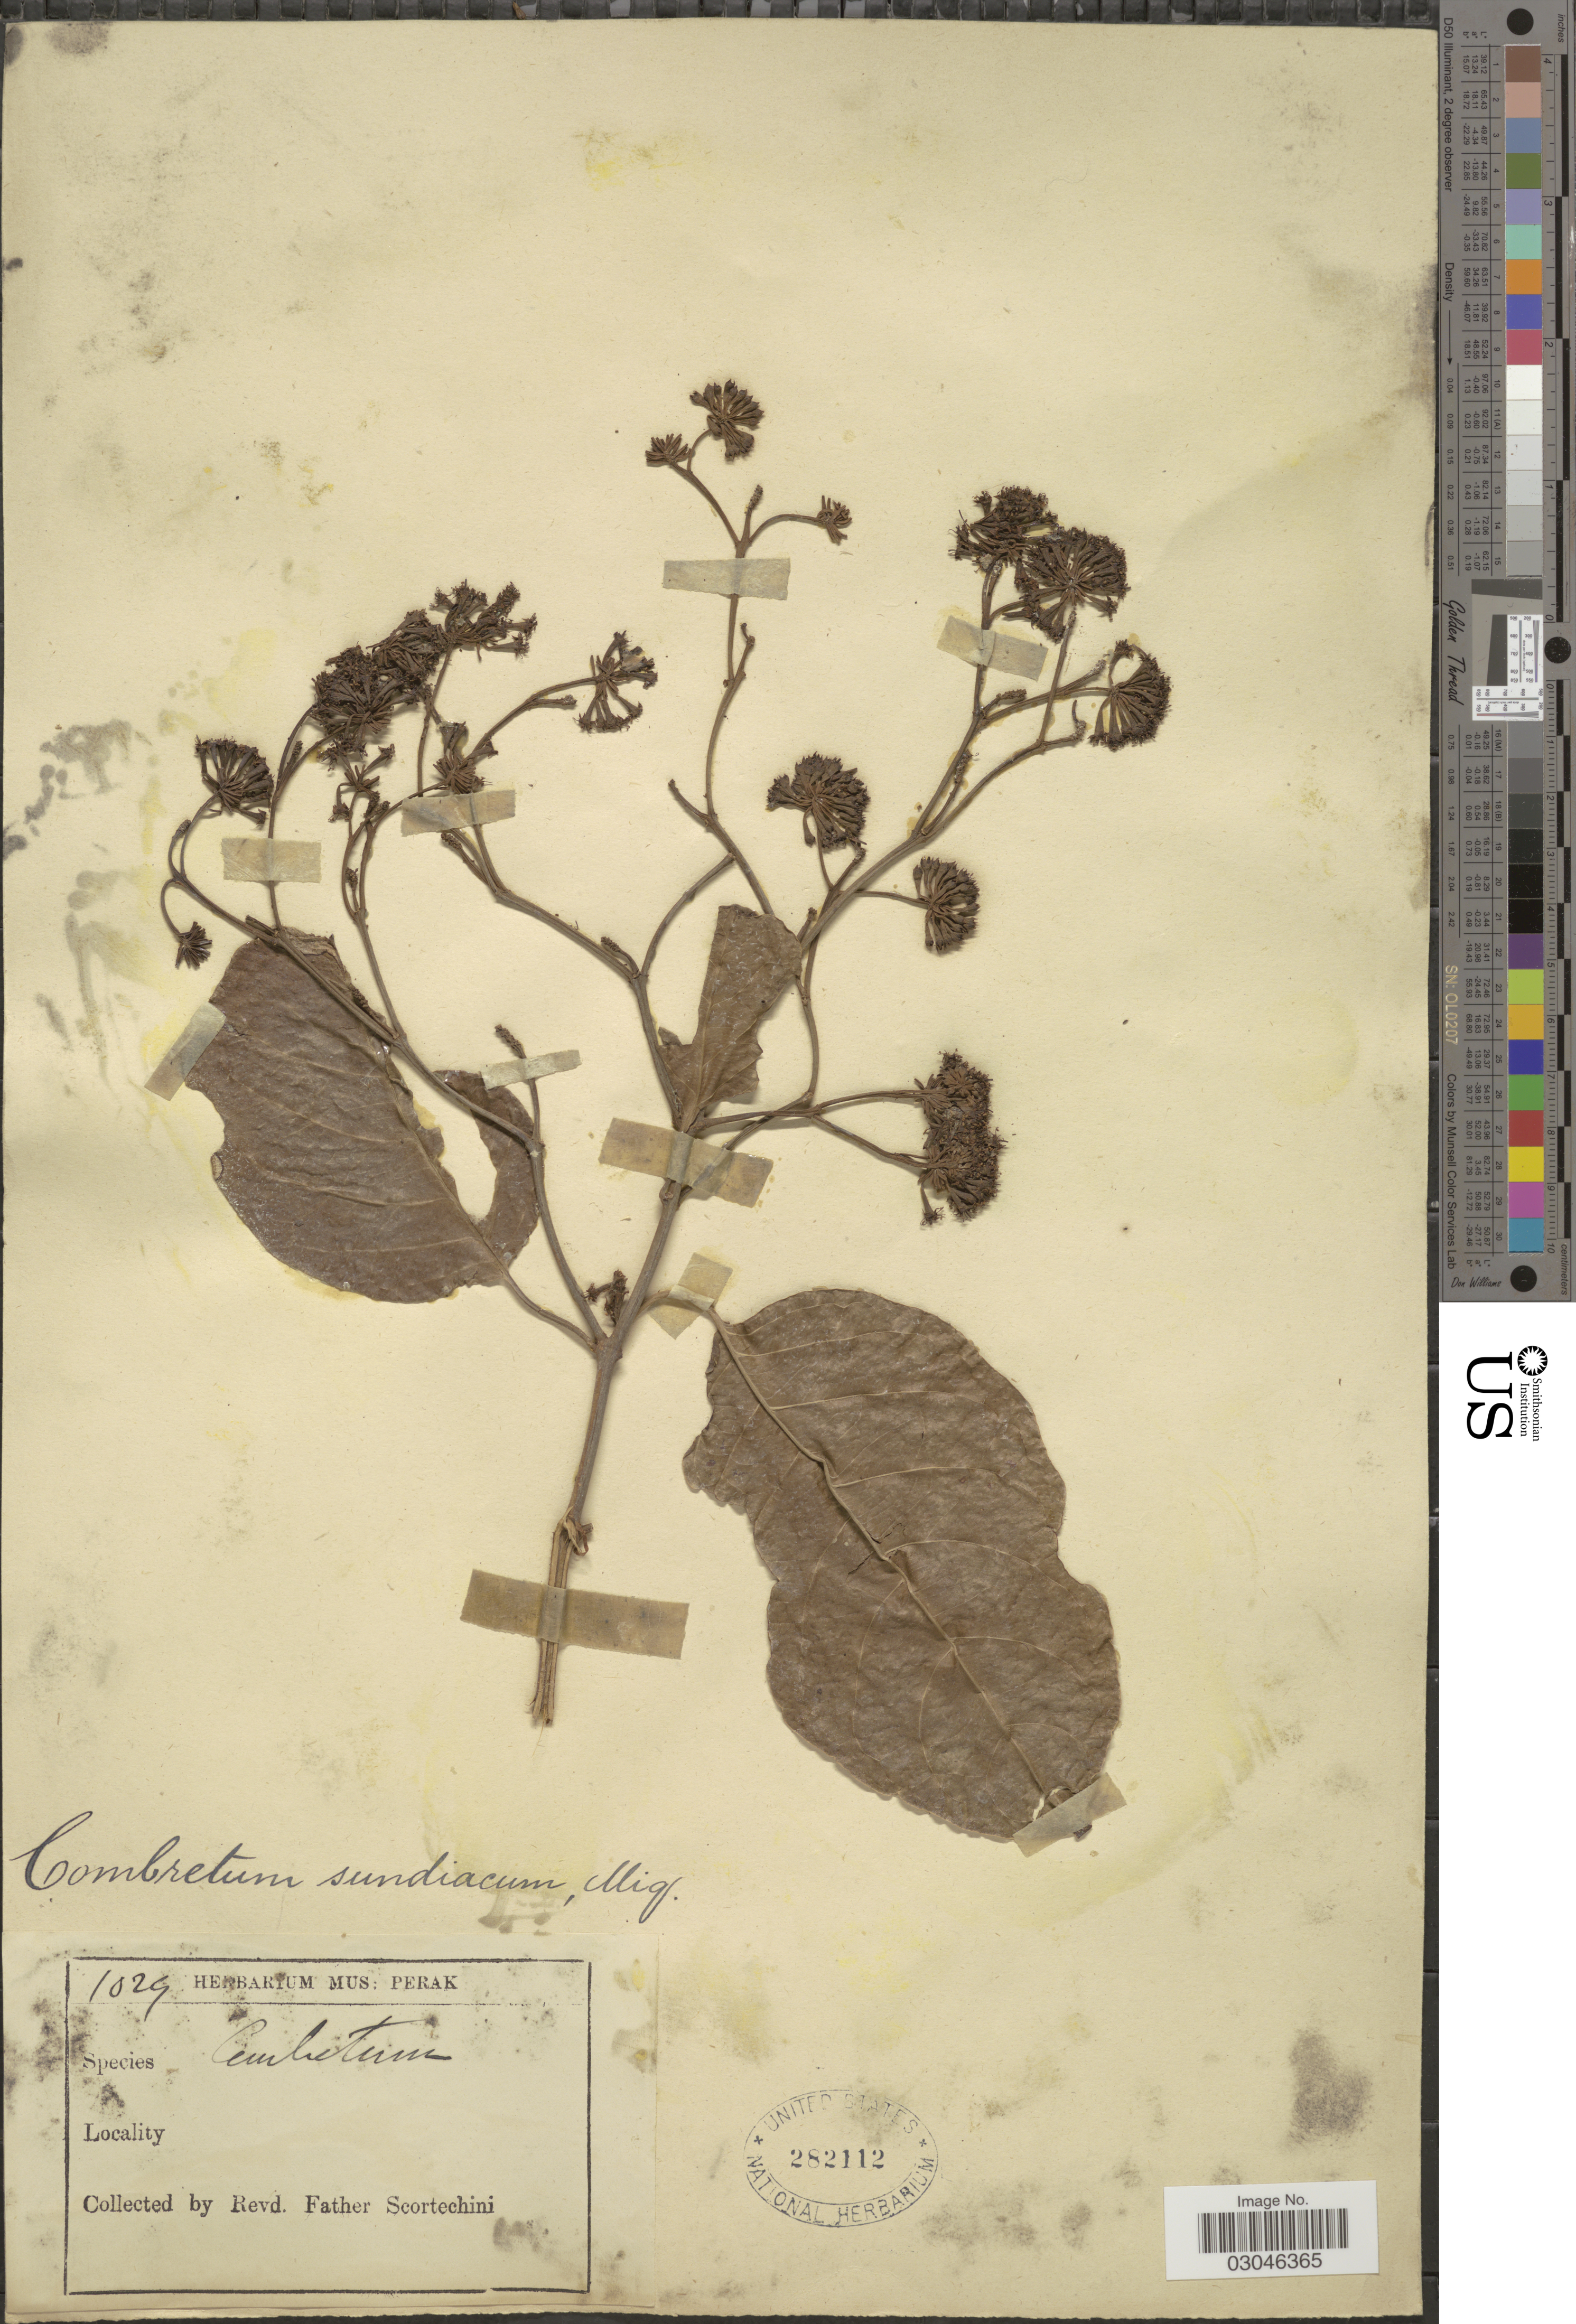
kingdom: Plantae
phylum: Tracheophyta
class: Magnoliopsida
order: Myrtales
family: Combretaceae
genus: Combretum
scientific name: Combretum sundaicum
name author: Miq.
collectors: Fr. Scortechini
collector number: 1029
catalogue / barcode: US 282112